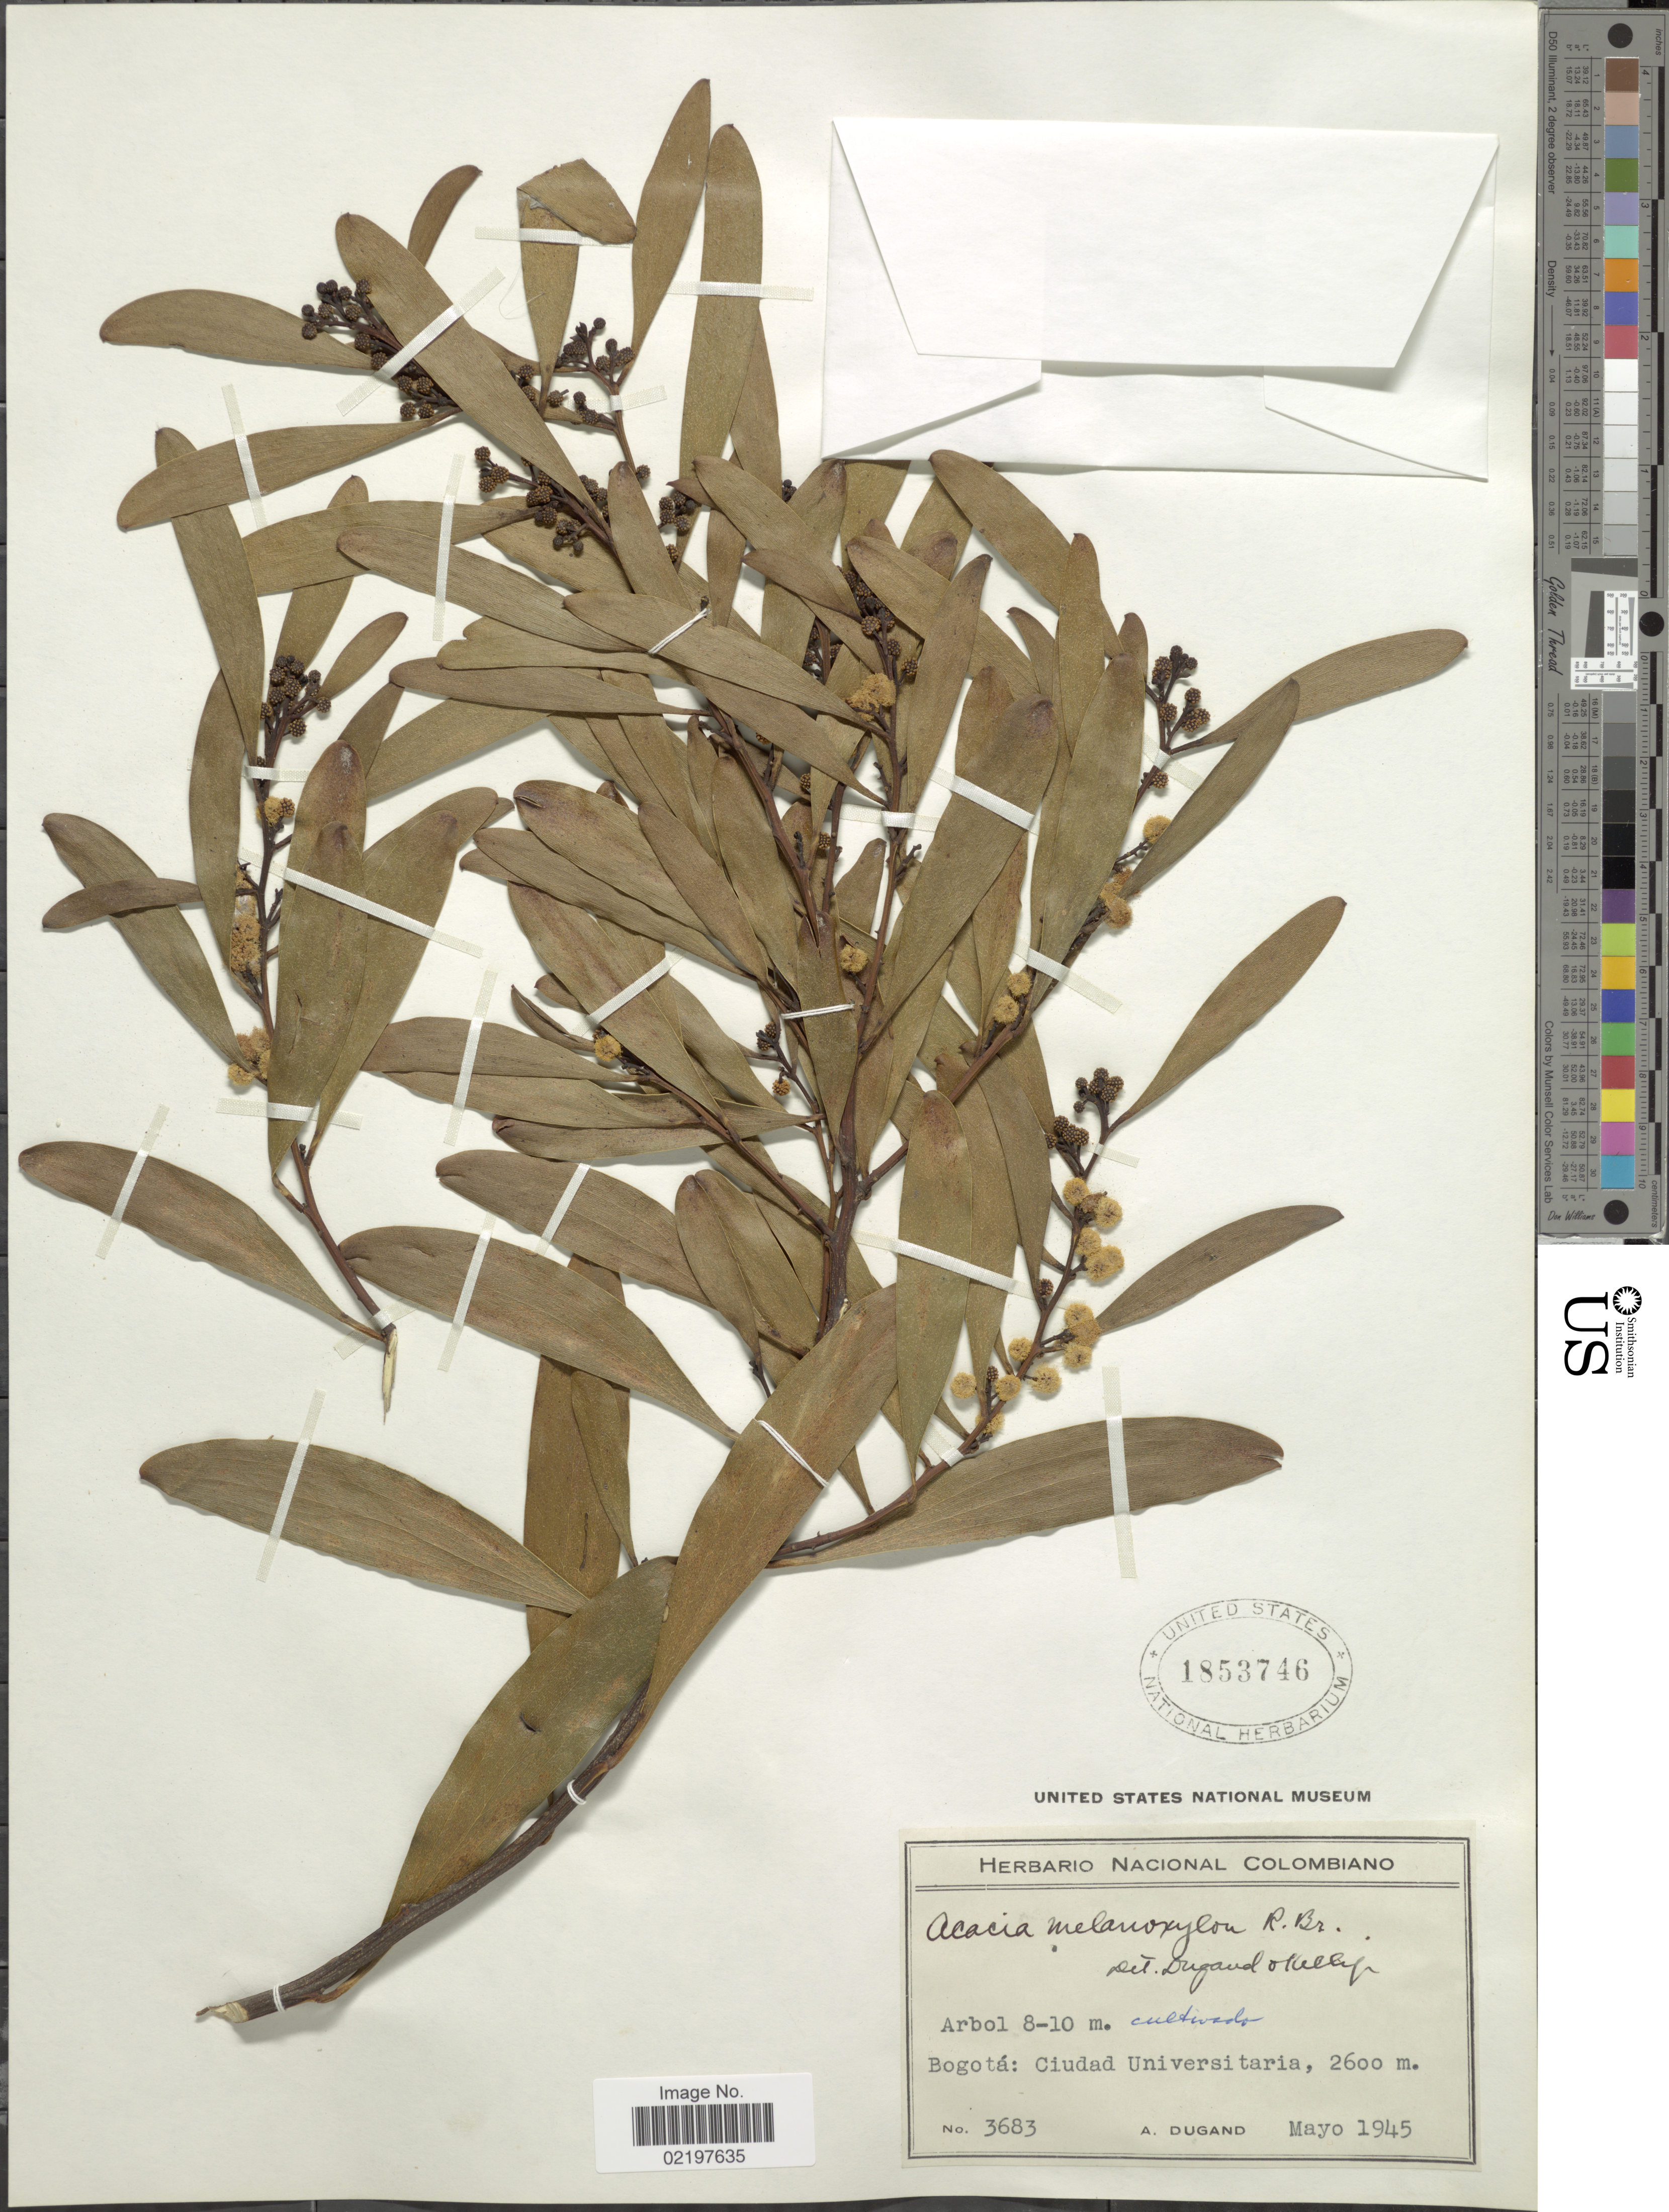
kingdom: Plantae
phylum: Tracheophyta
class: Magnoliopsida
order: Fabales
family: Fabaceae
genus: Acacia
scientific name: Acacia melanoxylon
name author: R. Br.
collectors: A. Dugand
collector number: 3683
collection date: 1945-05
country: Colombia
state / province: Bogota D.C.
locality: Bogota: Ciudad Universitaria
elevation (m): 2600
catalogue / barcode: US 1853746